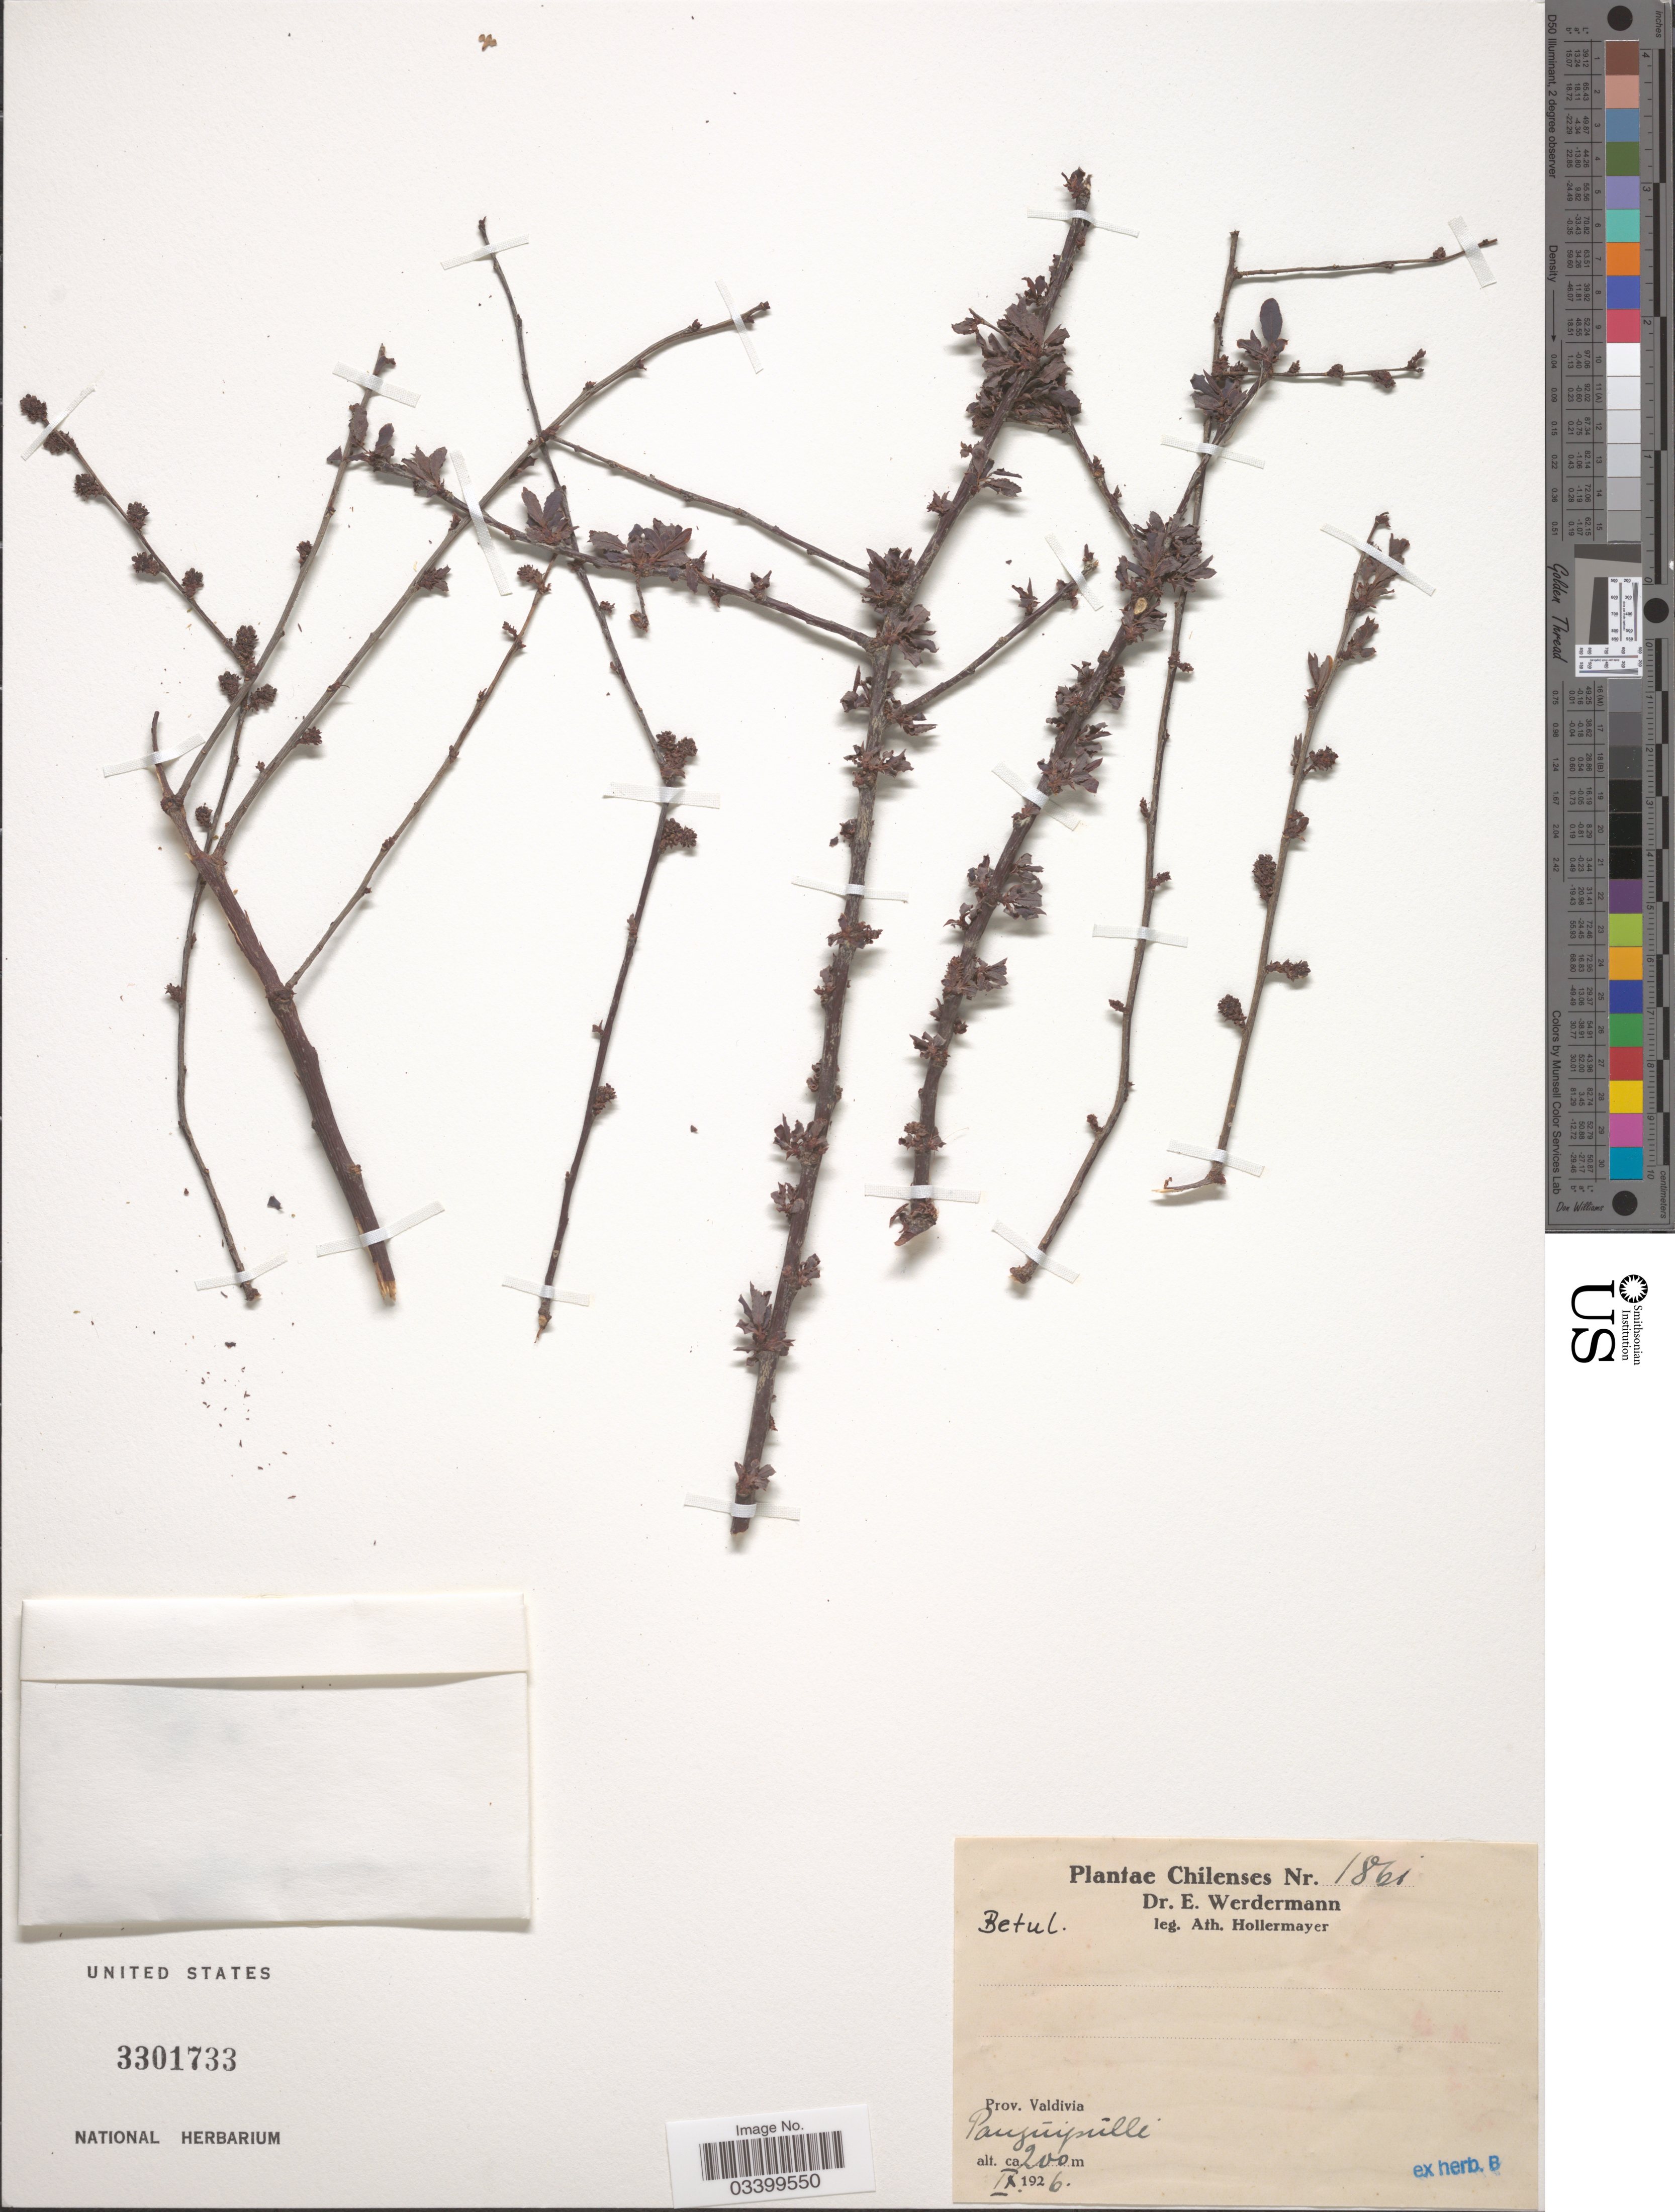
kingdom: Plantae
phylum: Tracheophyta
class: Magnoliopsida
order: Fagales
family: Betulaceae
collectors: A. Hollermayer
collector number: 1861*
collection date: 1926-09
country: Chile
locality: Prov. Valdivia, Panguipulli.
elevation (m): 200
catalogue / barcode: US 3301733